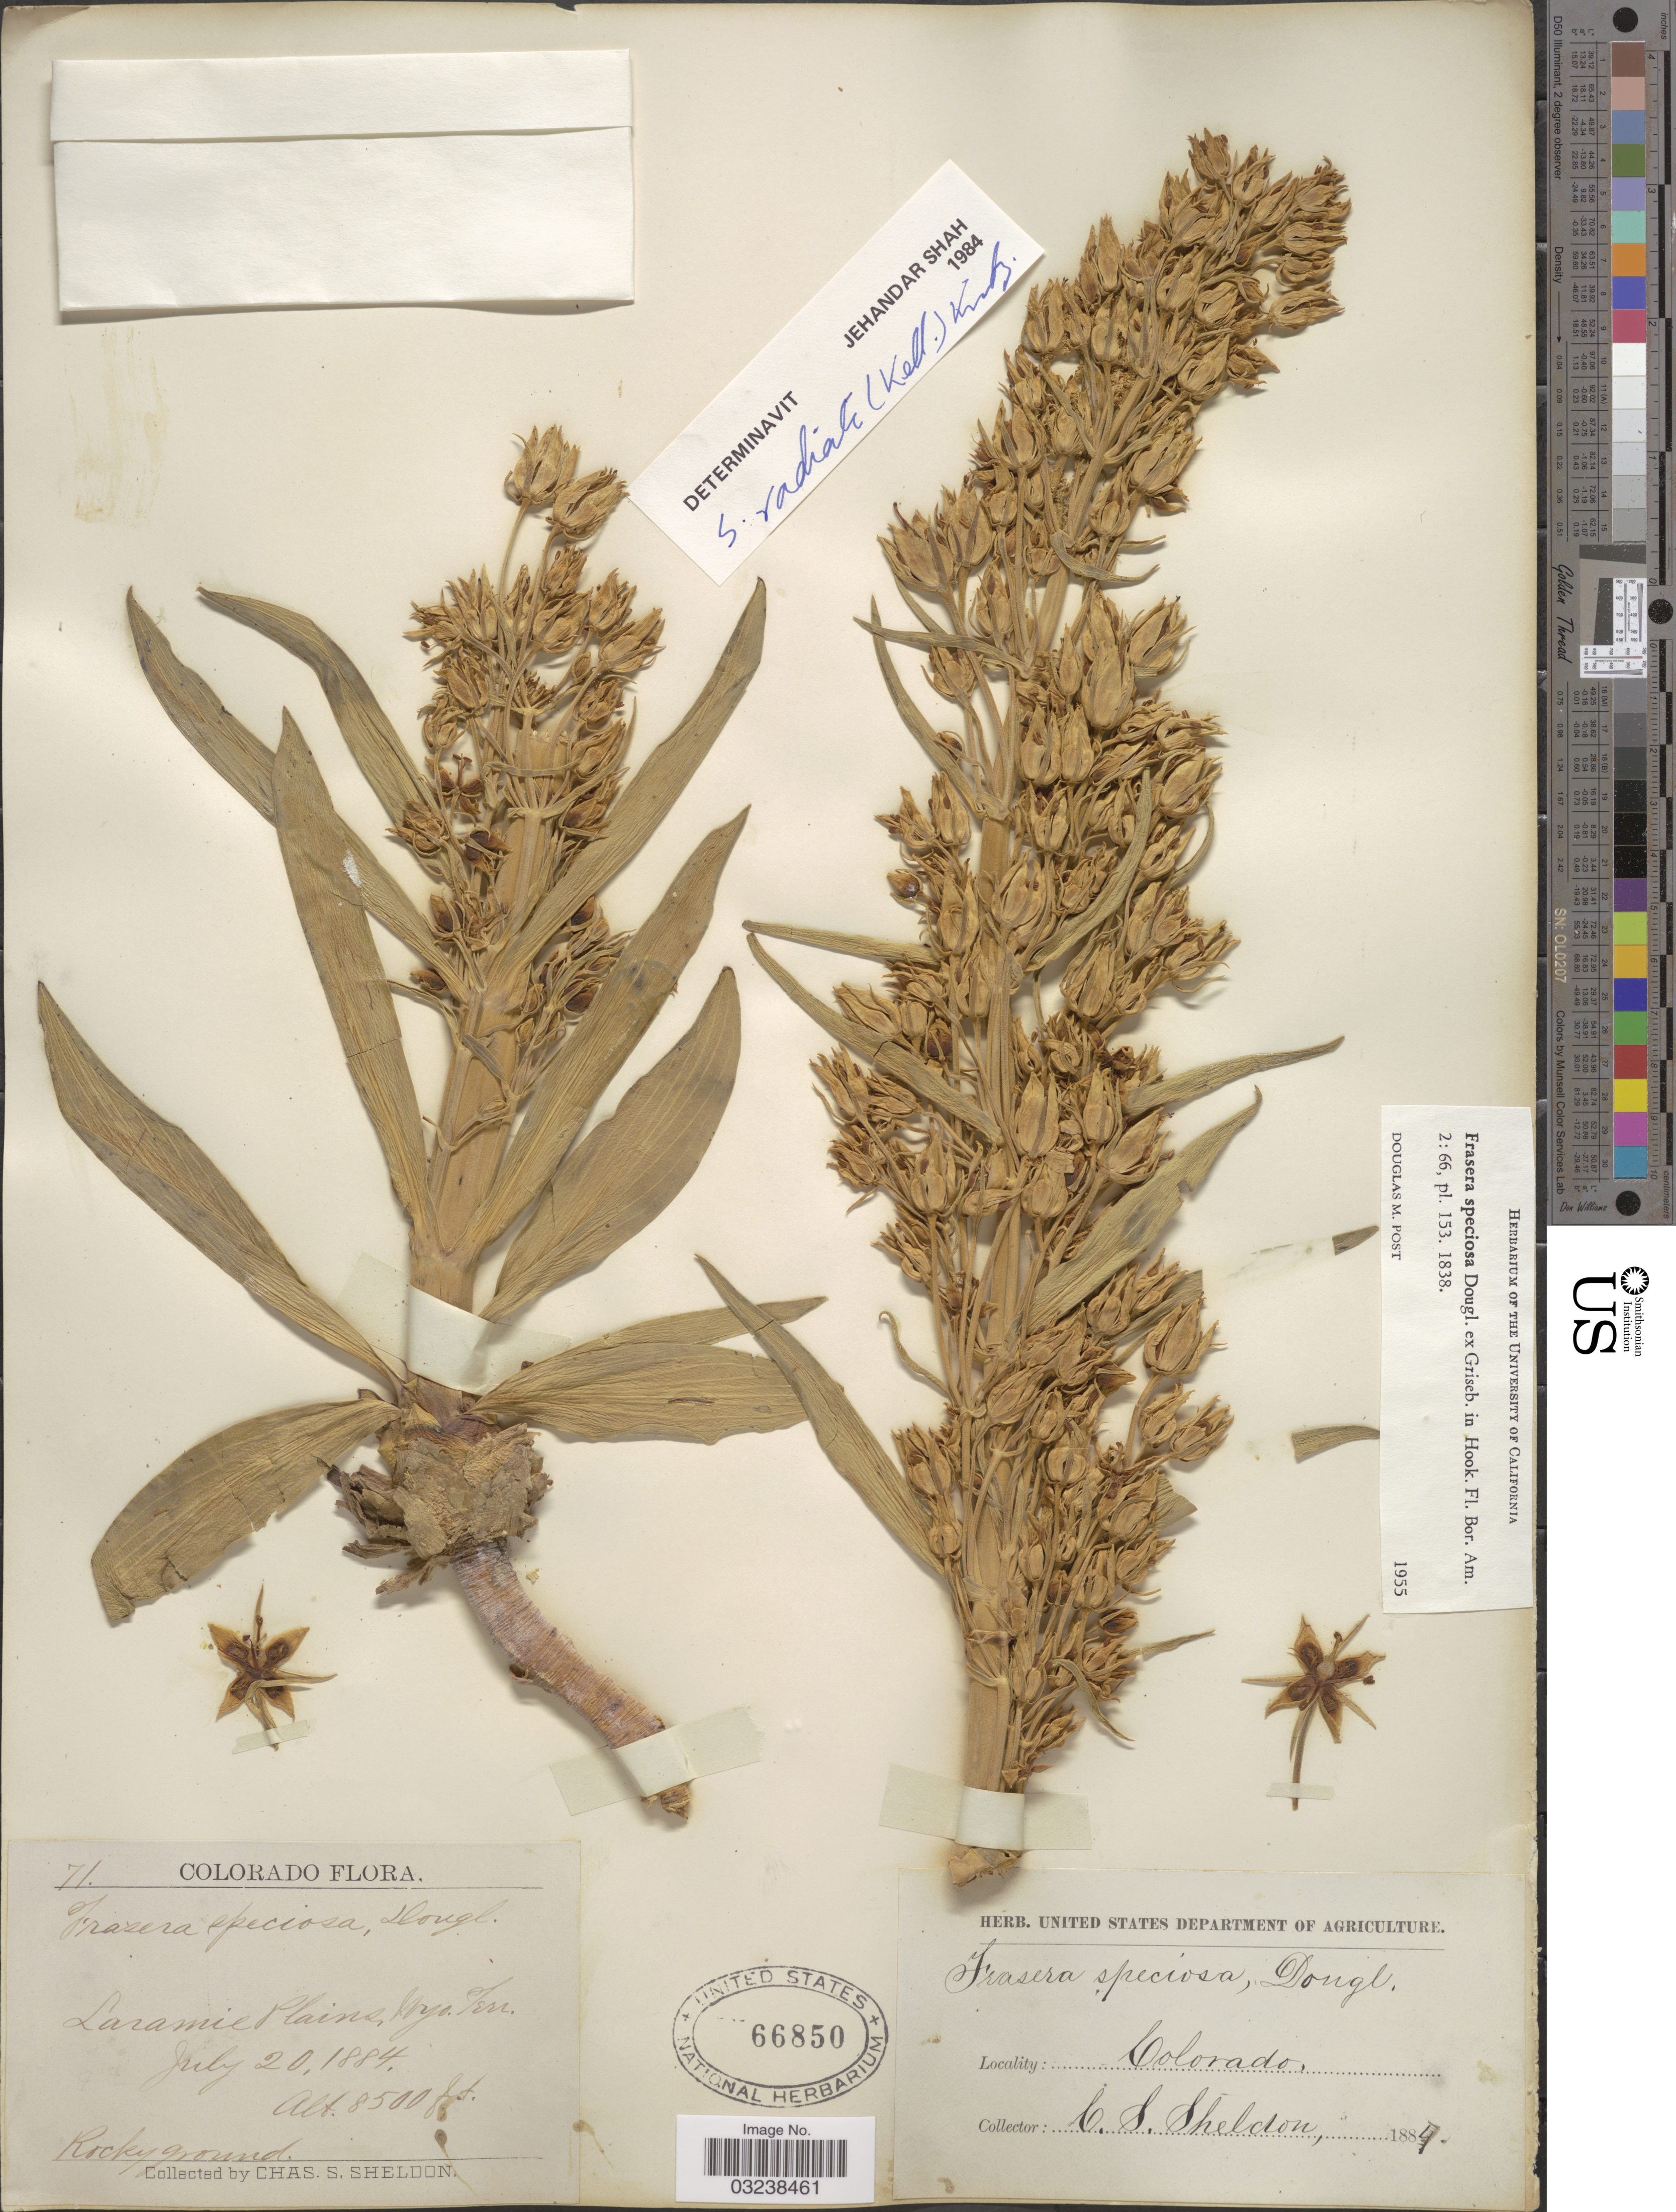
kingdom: Plantae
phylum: Tracheophyta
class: Magnoliopsida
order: Gentianales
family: Gentianaceae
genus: Swertia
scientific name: Swertia radiata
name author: (Kellogg) Kuntze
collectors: C. S. Sheldon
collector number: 71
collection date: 1884-07-20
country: United States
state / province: Colorado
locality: Laramie Plaine, Wyo. Terr.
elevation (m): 2591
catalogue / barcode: US 66850